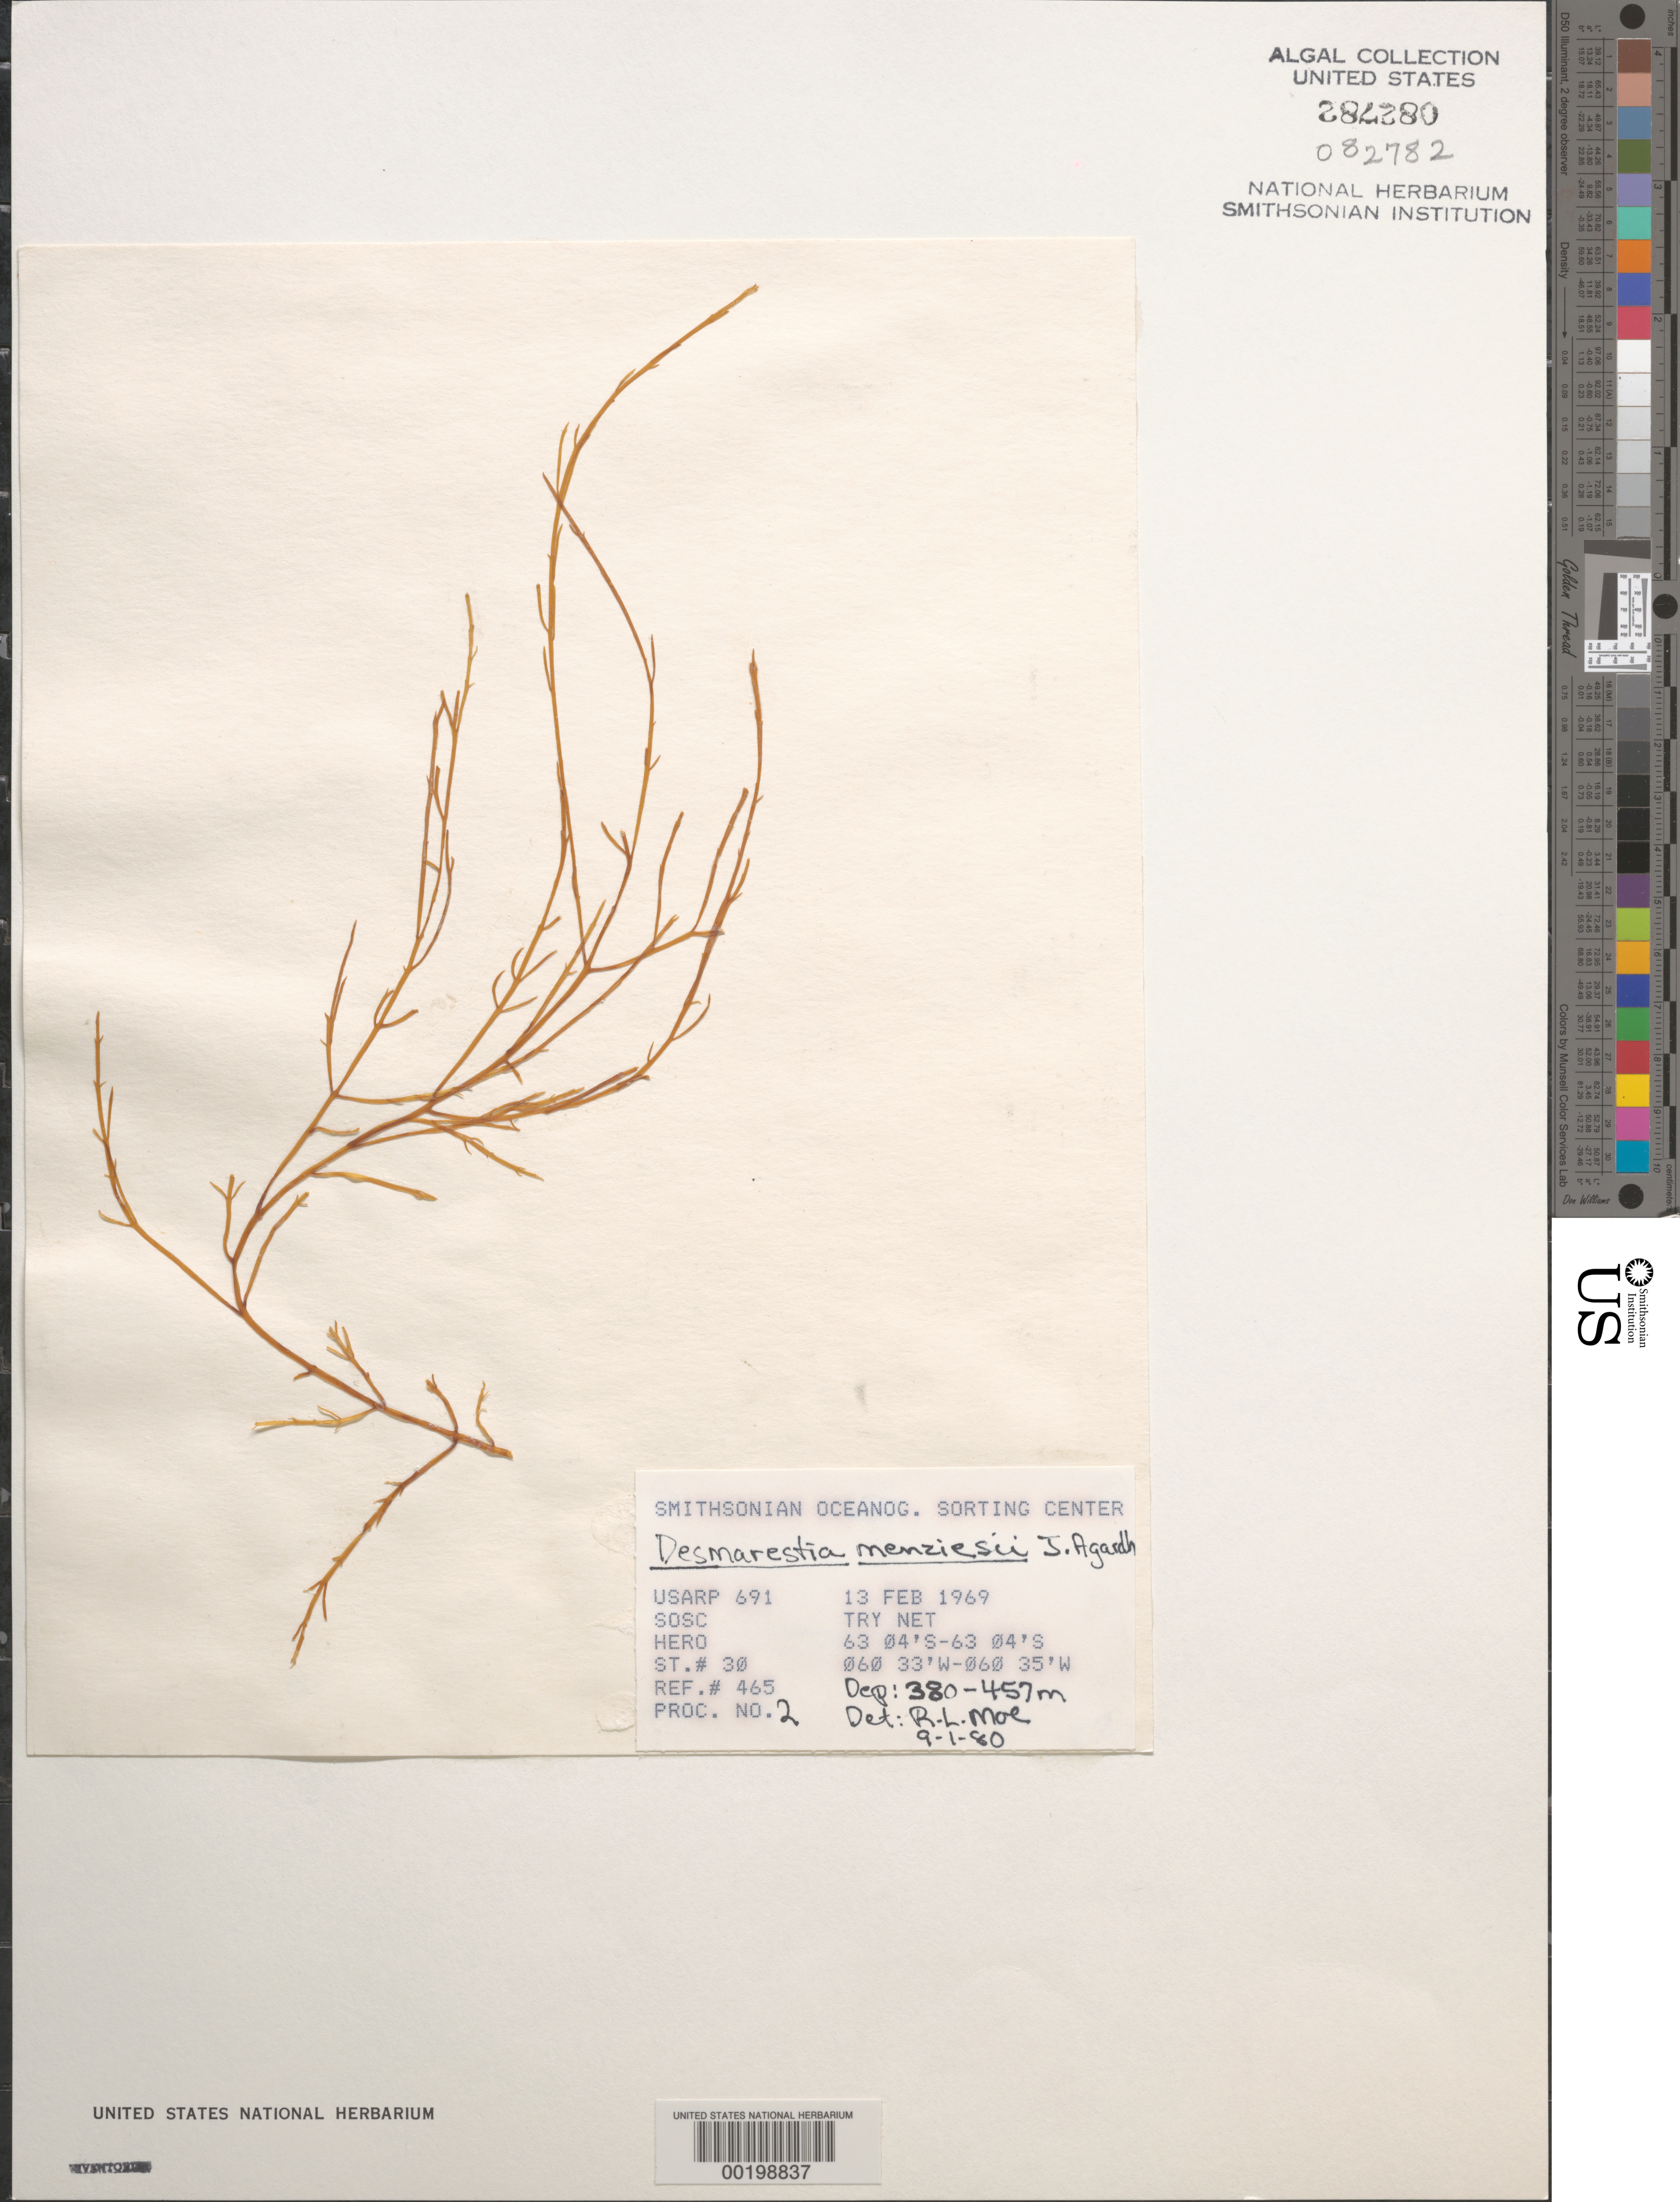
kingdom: Chromista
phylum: Ochrophyta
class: Phaeophyceae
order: Desmarestiales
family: Desmarestiaceae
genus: Desmarestia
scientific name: Desmarestia menziesii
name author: J. Agardh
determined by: Moe, R. L.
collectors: SOSC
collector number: Station 30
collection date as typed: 13 Feb 1969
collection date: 1969-02-13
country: Antarctica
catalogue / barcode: US 82782